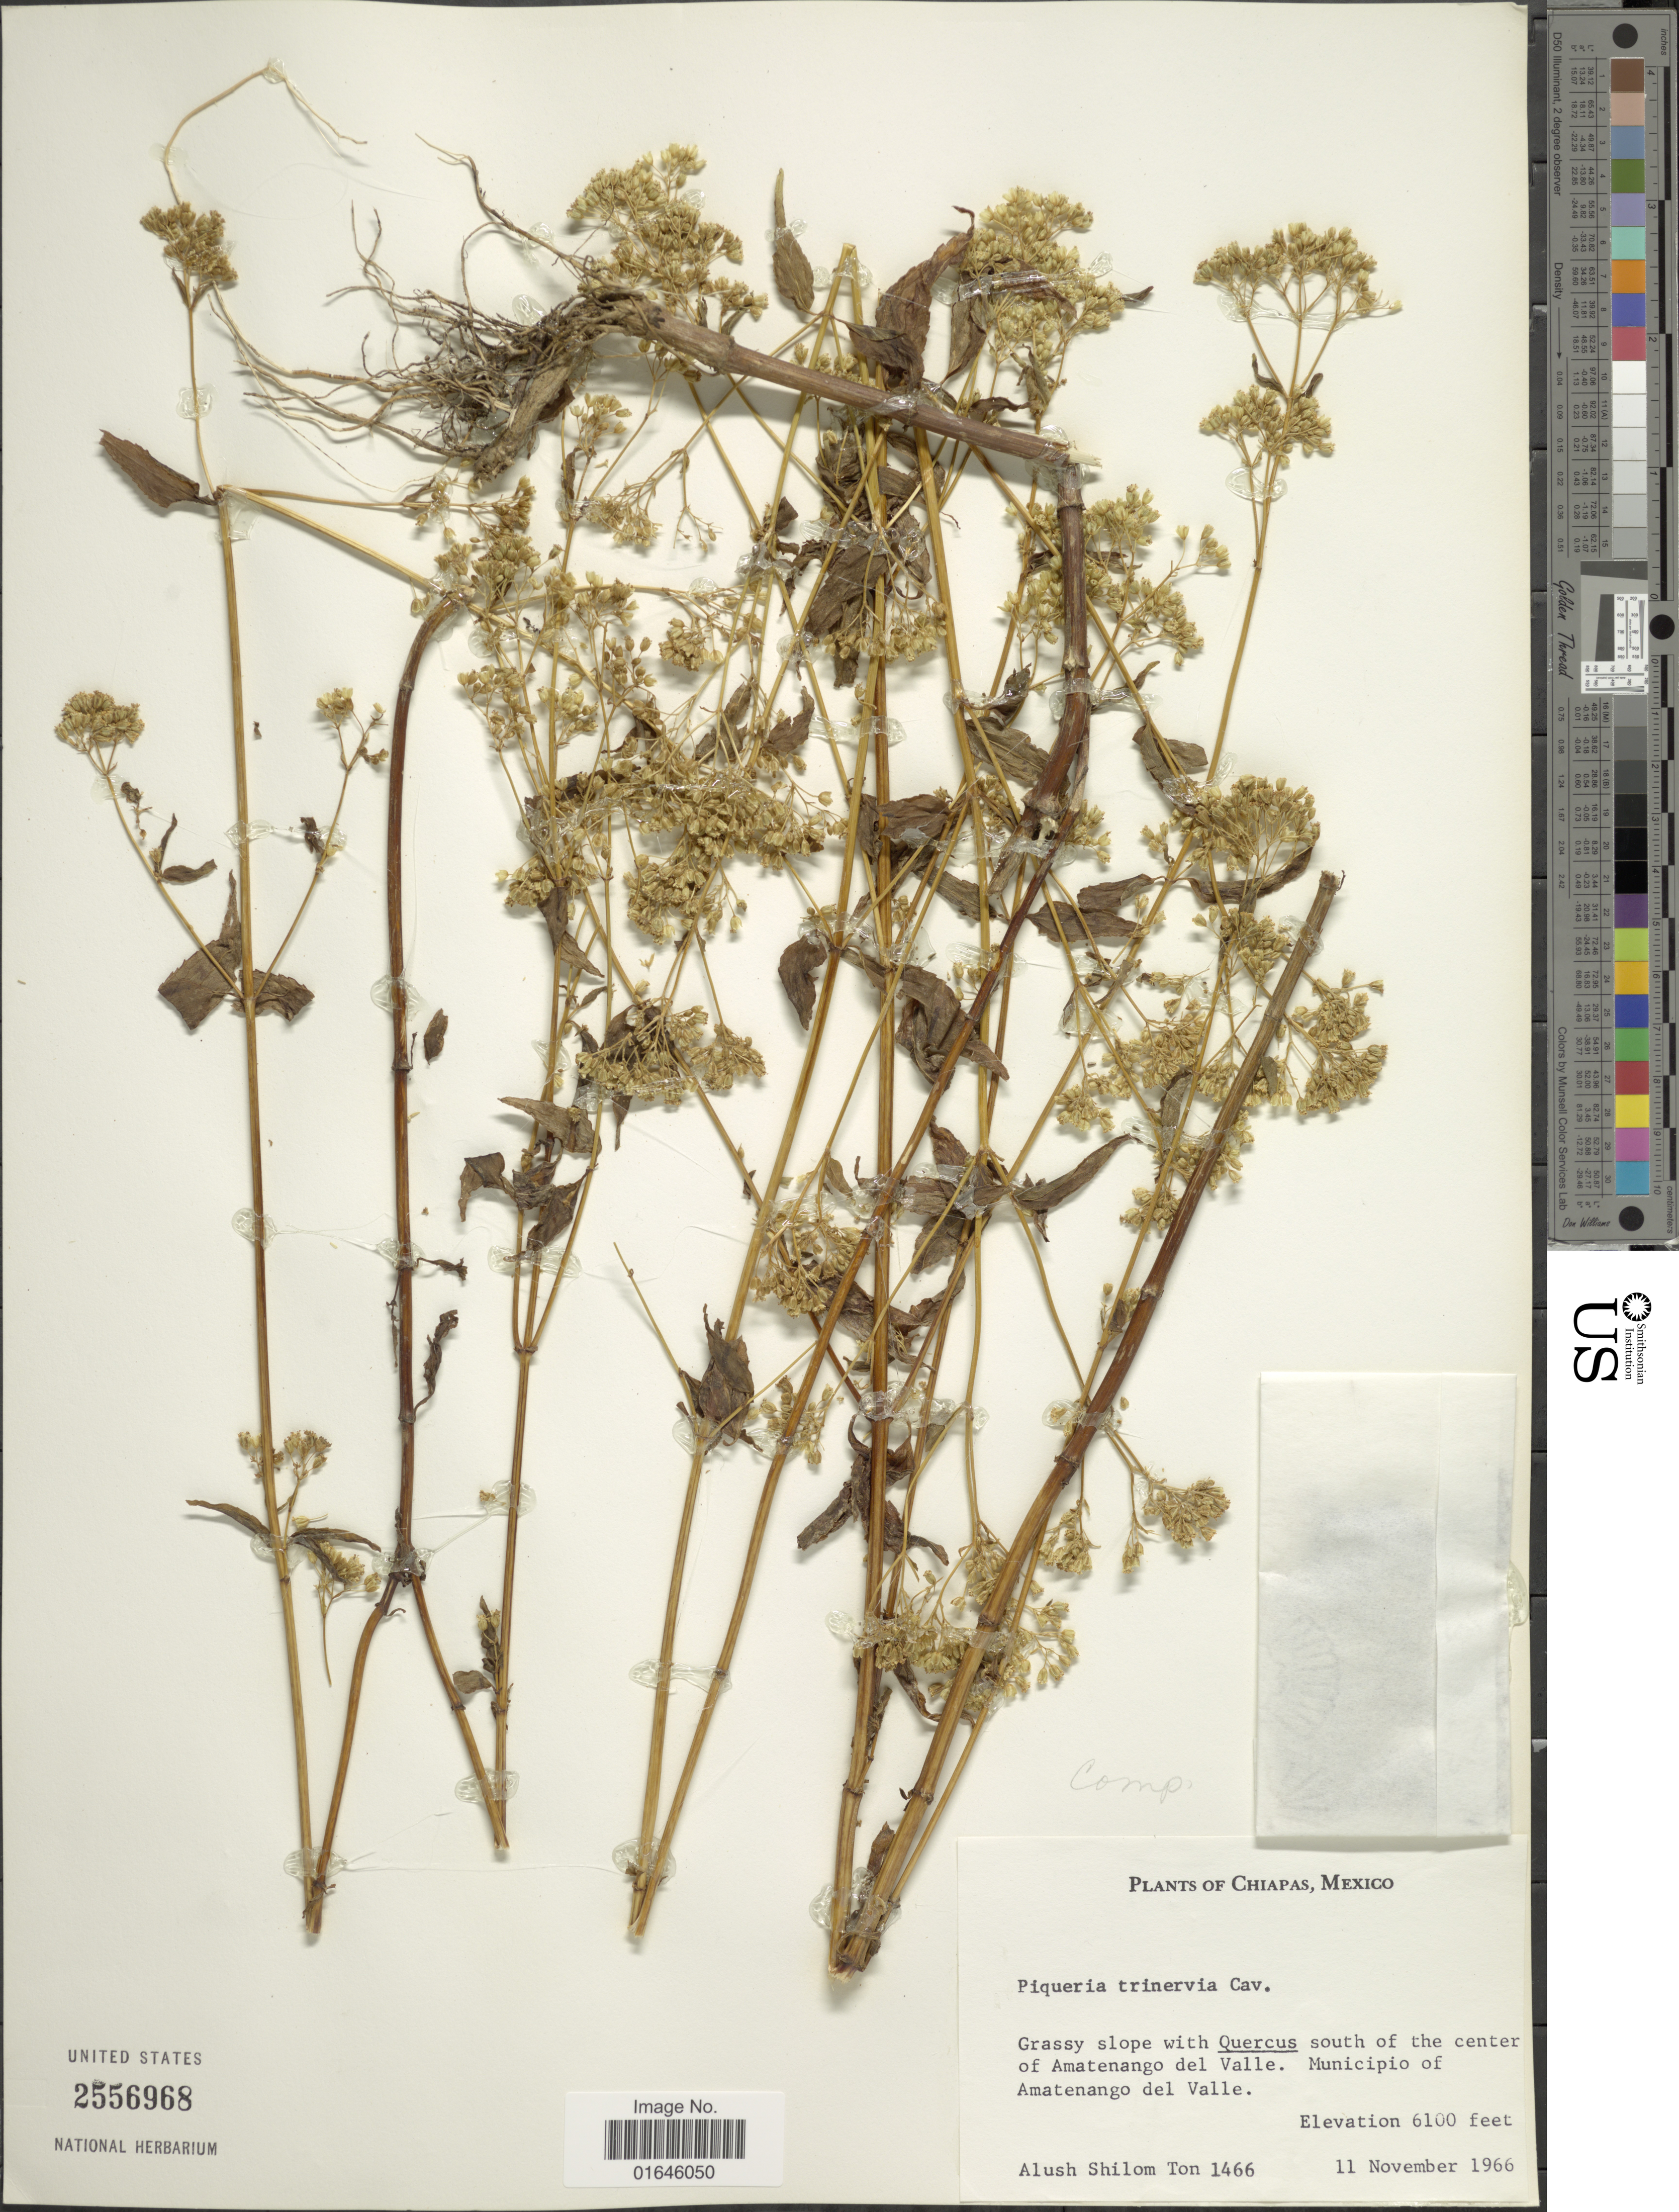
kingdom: Plantae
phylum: Tracheophyta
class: Magnoliopsida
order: Asterales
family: Asteraceae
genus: Piqueria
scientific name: Piqueria trinervia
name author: Cav.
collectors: A. S. Ton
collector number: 1466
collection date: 1966-11-11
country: Mexico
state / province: Chiapas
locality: South of the center of Amatenango del Valle, Municipio of Amatenango del Valle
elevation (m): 1859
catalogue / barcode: US 2556968